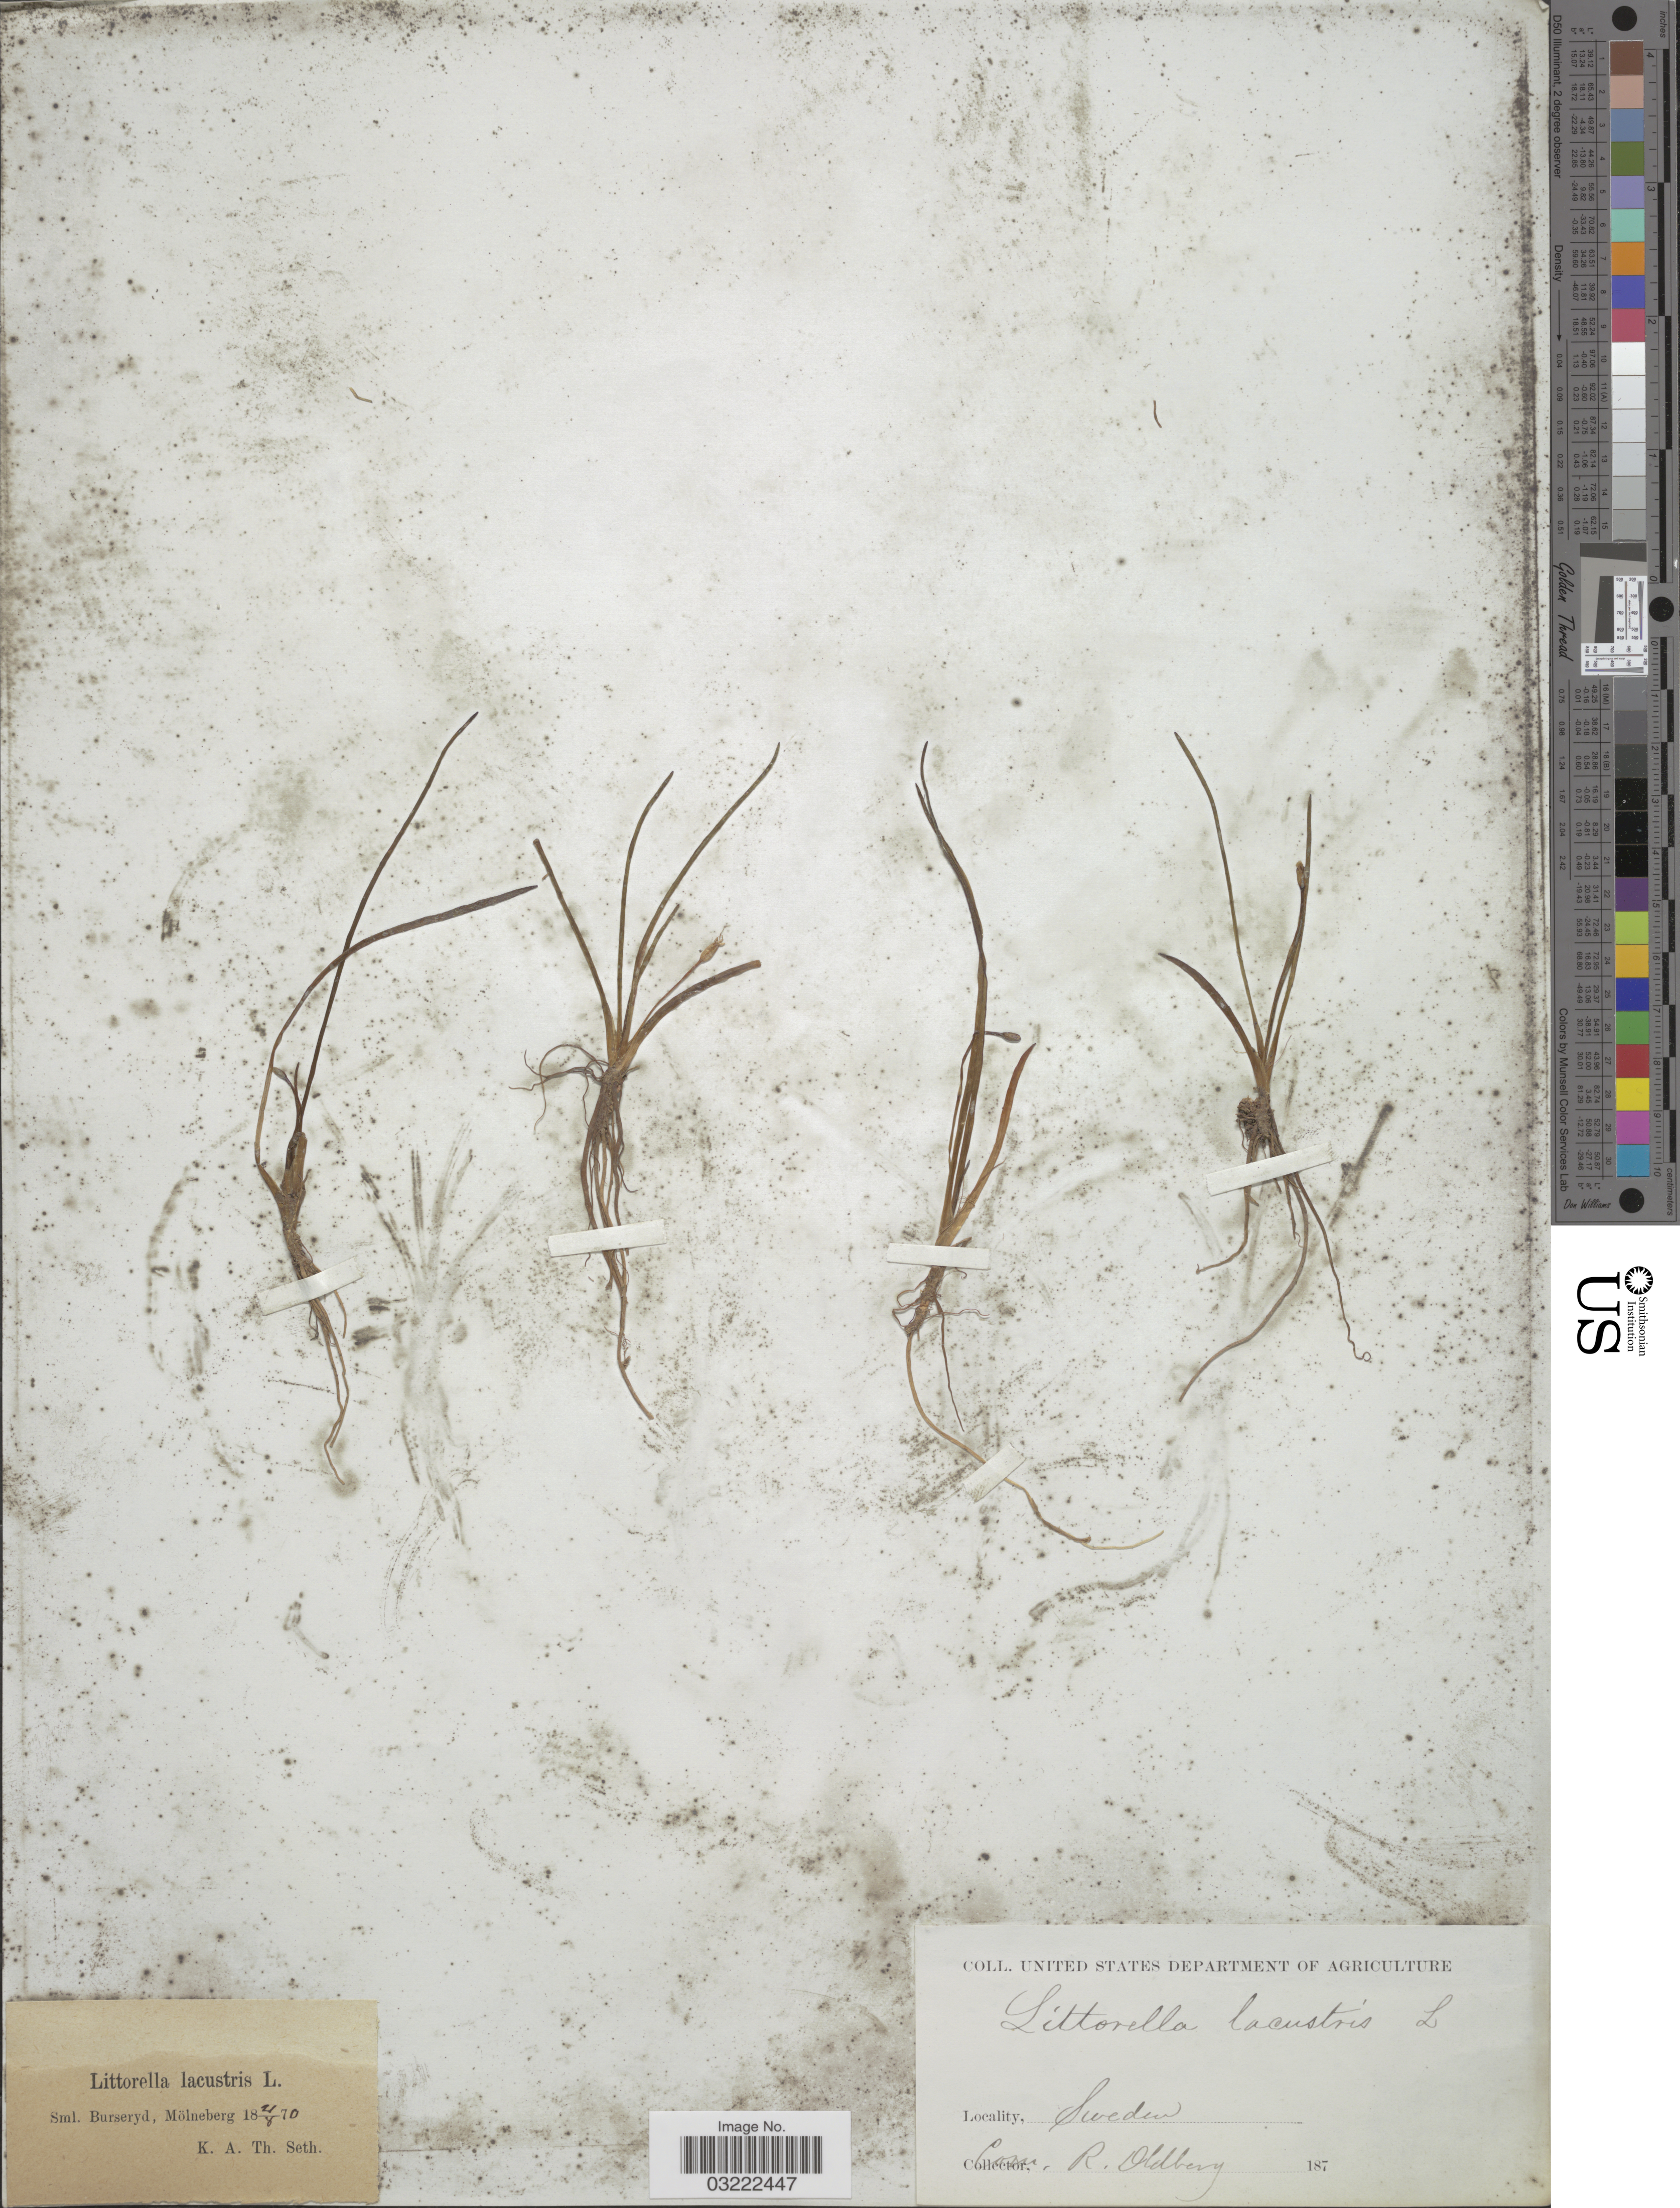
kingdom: Plantae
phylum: Tracheophyta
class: Magnoliopsida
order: Lamiales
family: Plantaginaceae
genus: Littorella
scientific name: Littorella lacustris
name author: L.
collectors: K. A. Seth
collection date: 1870-08-21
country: Sweden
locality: Sml. Burseryd, Mölneberg.